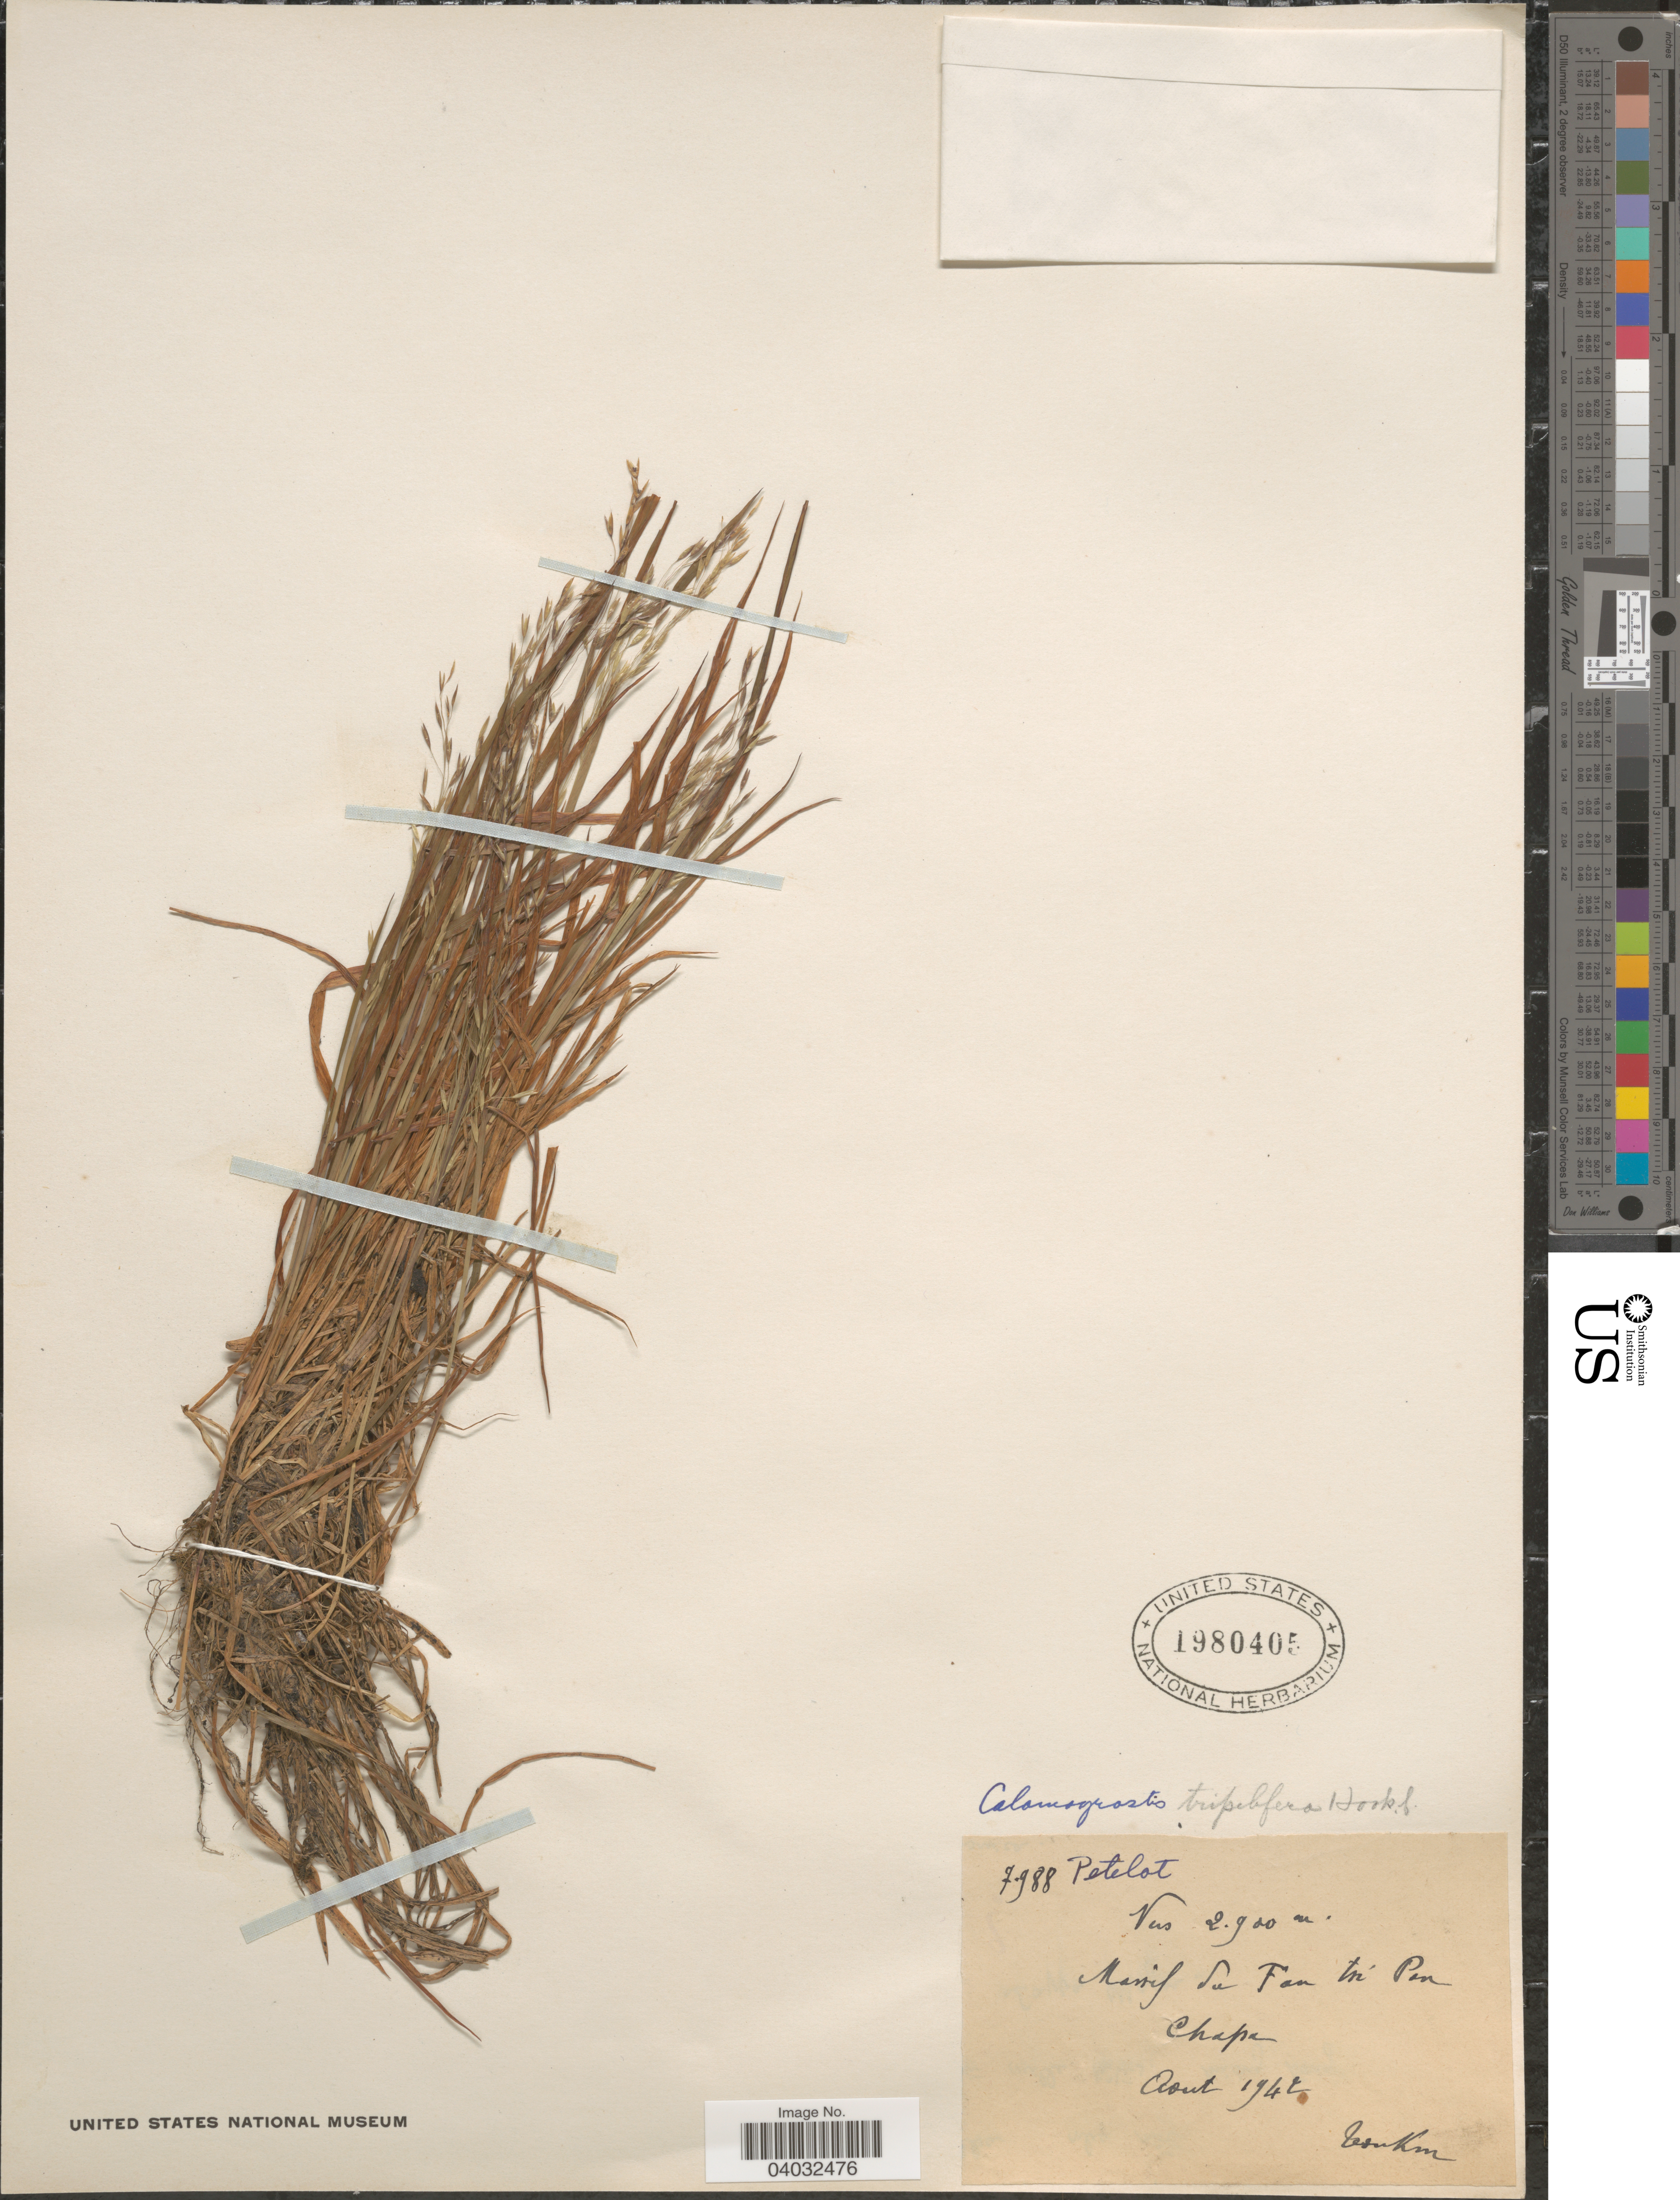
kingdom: Plantae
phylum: Tracheophyta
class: Liliopsida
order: Poales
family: Poaceae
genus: Calamagrostis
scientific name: Calamagrostis tripilifera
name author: Hook. f.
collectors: Pételot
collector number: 7988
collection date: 1942-08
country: Vietnam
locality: Massif du Fan tsi Pan. Chapa. Tonkin.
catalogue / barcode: US 1980405